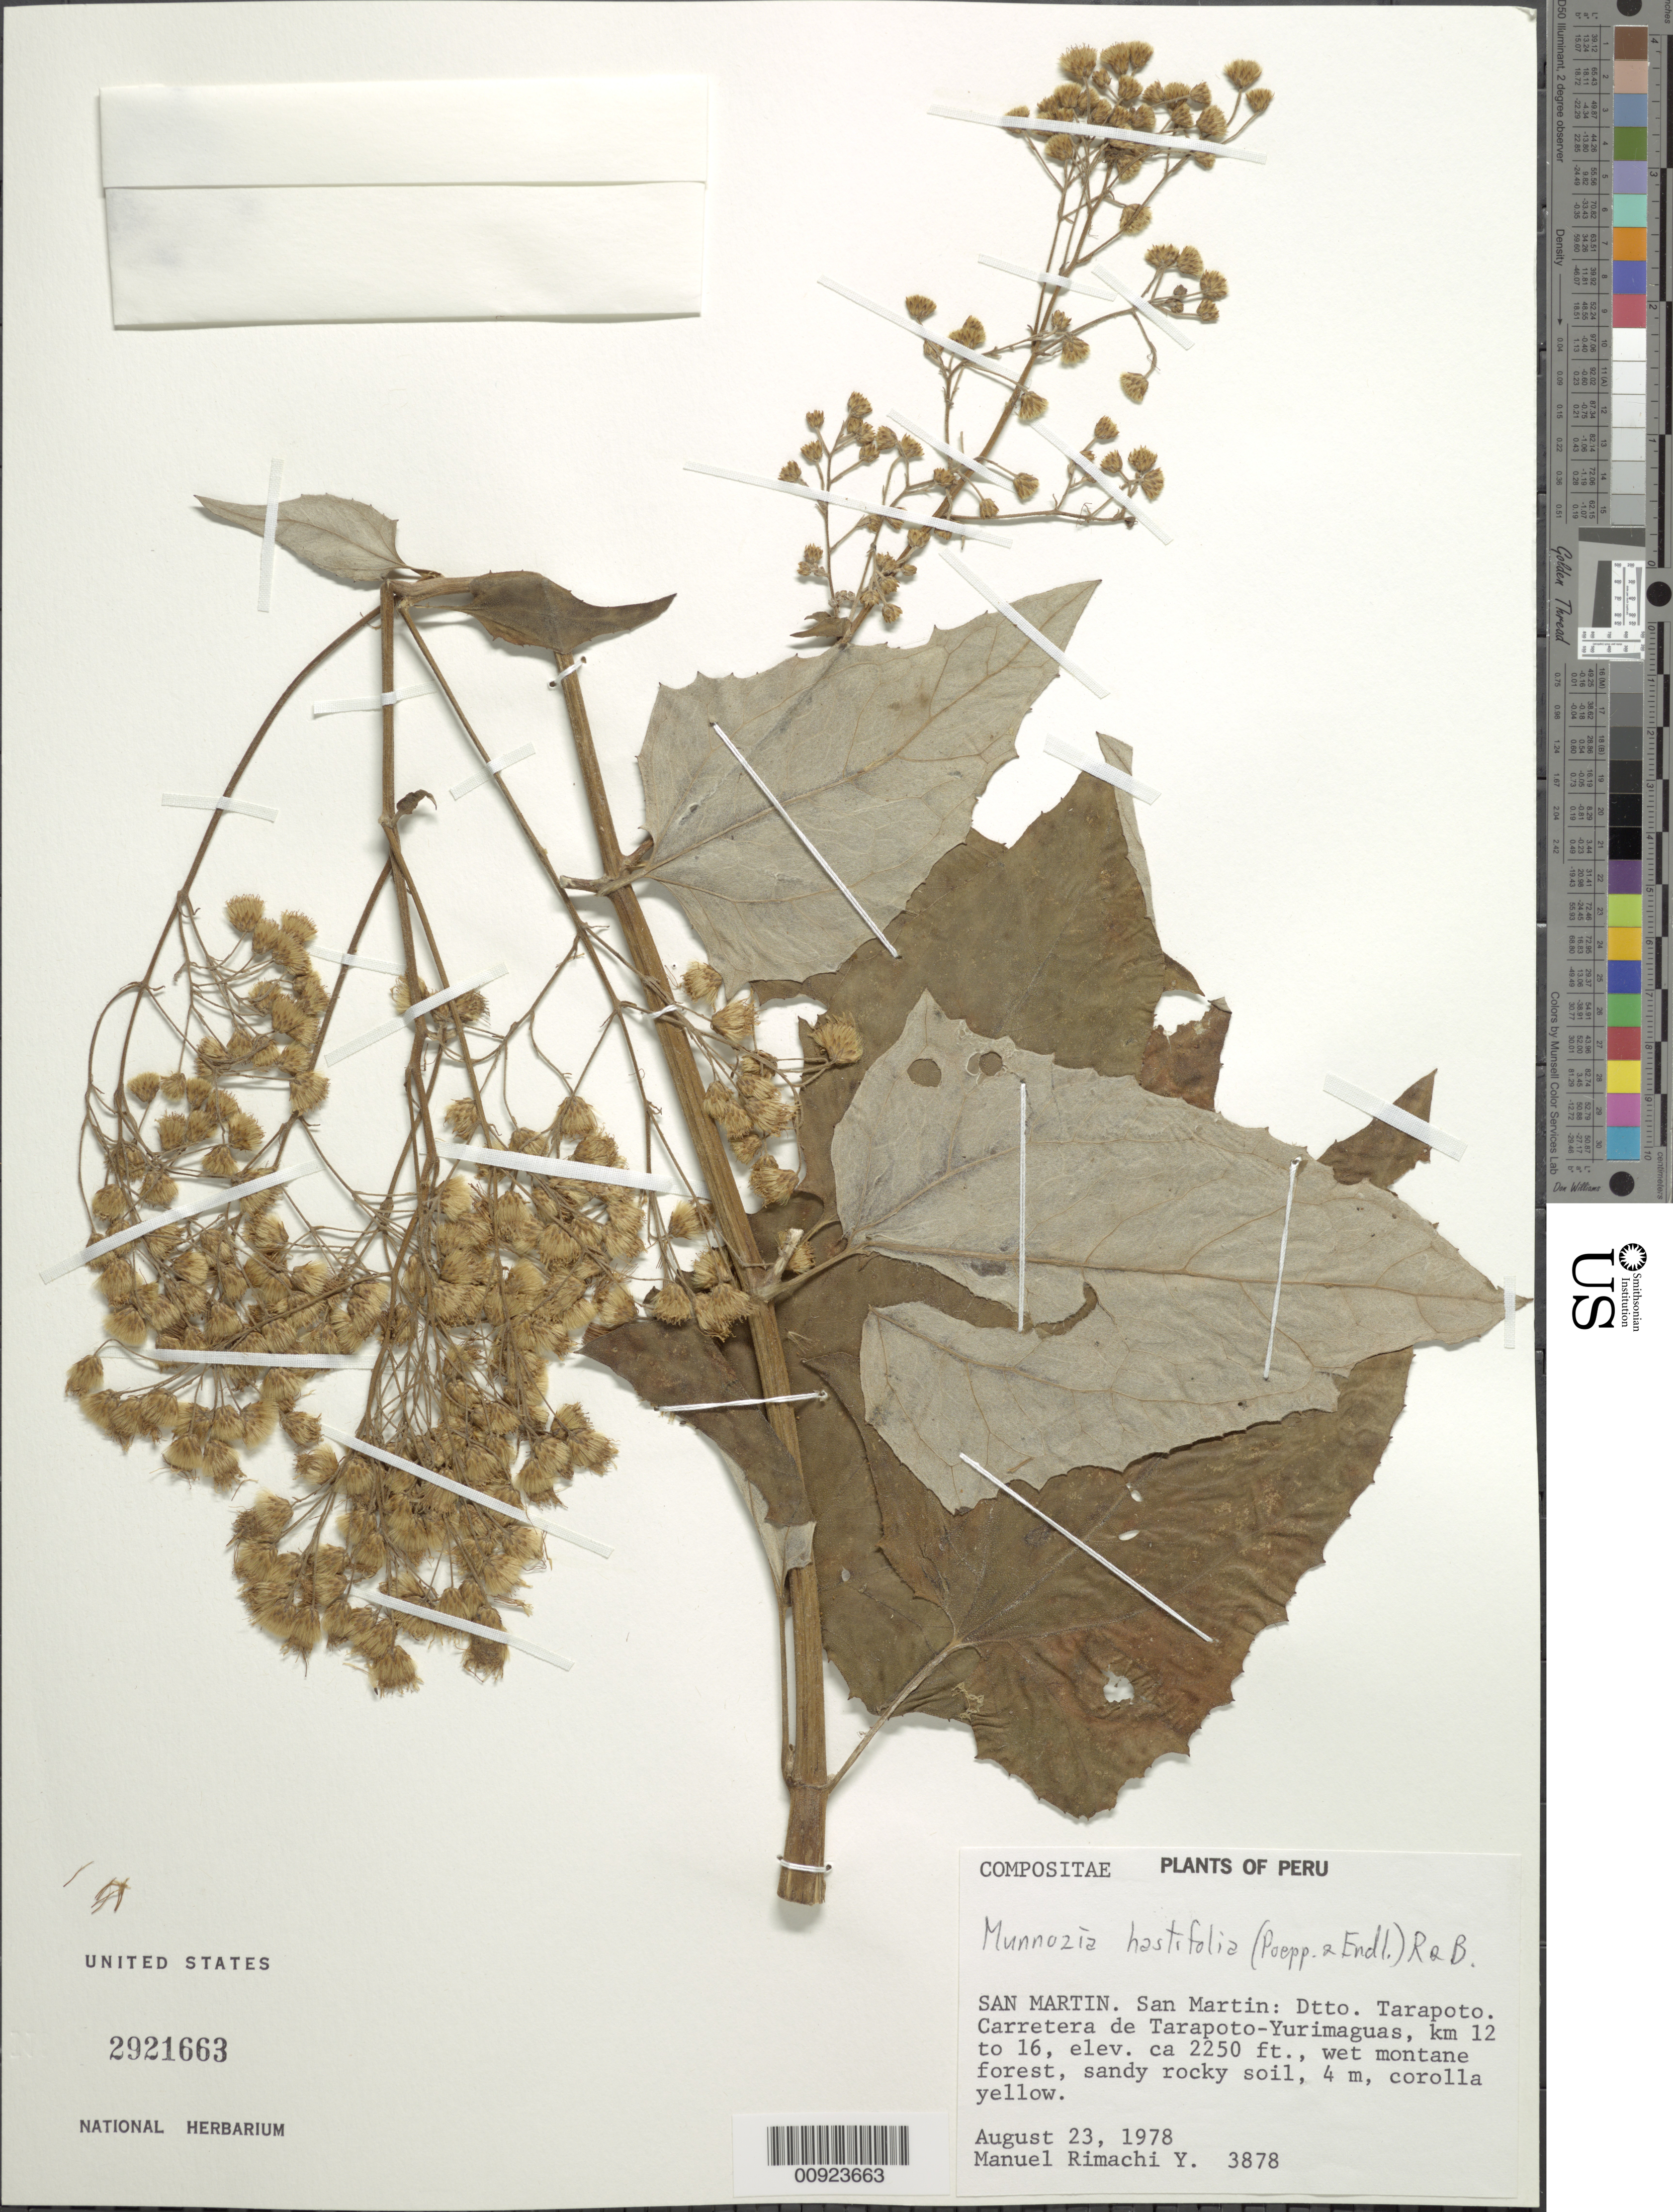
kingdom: Plantae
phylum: Tracheophyta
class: Magnoliopsida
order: Asterales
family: Asteraceae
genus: Munnozia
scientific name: Munnozia hastifolia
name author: (Poepp.) H. Rob. & Brettell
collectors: M. Rimachi Y.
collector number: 3878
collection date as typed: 23 August 1978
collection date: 1978-08-23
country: Peru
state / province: San Martín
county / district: Tarapoto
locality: Carretera de Tarapoto - Yurimaguas, km 12 to 16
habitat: Wet montane forest, sandy rocky soil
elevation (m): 686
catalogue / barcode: US 2921663